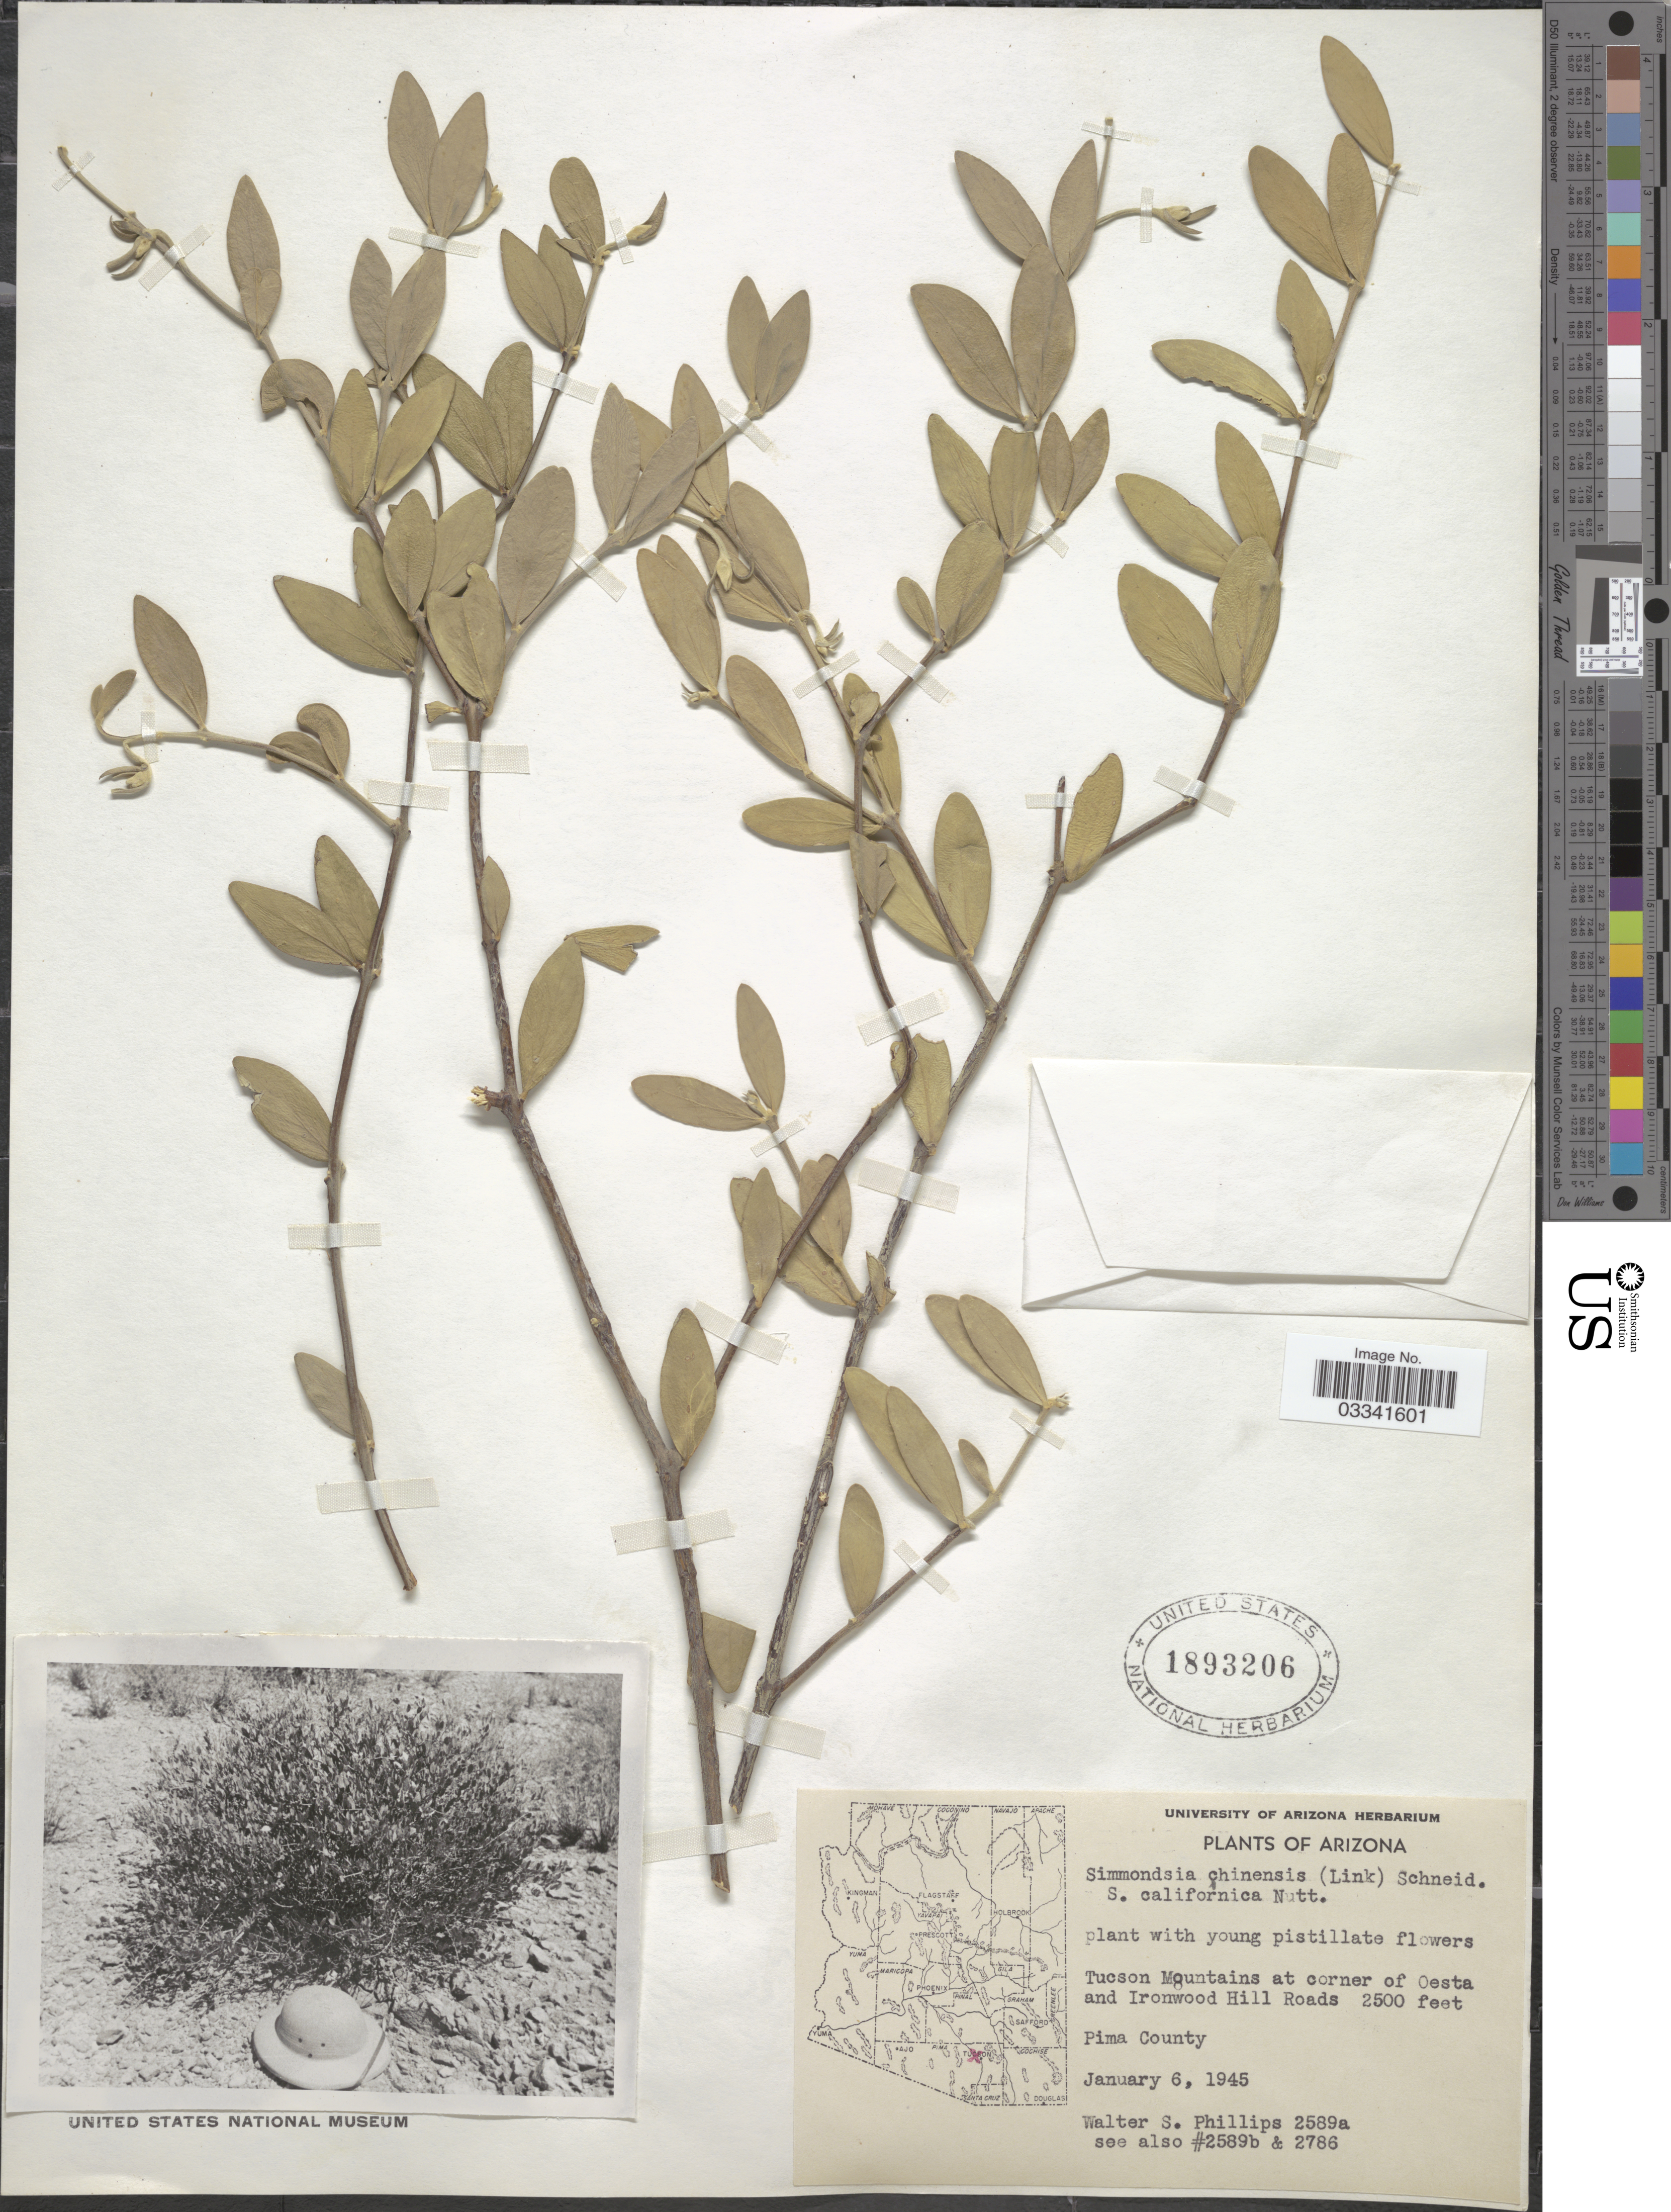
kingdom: Plantae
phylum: Tracheophyta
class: Magnoliopsida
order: Caryophyllales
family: Simmondsiaceae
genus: Simmondsia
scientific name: Simmondsia chinensis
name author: (Link) C.K. Schneid.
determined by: Strong, Mark T., (BOT), Smithsonian Institution - National Museum of Natural History (UNITED STATES)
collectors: W. S. Phillips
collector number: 2589a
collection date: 1945-01-06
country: United States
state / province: Arizona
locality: Tucson Mountains at corner of Oesta and Ironwood Hill Roads. Pima County.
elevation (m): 762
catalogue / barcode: US 1893206